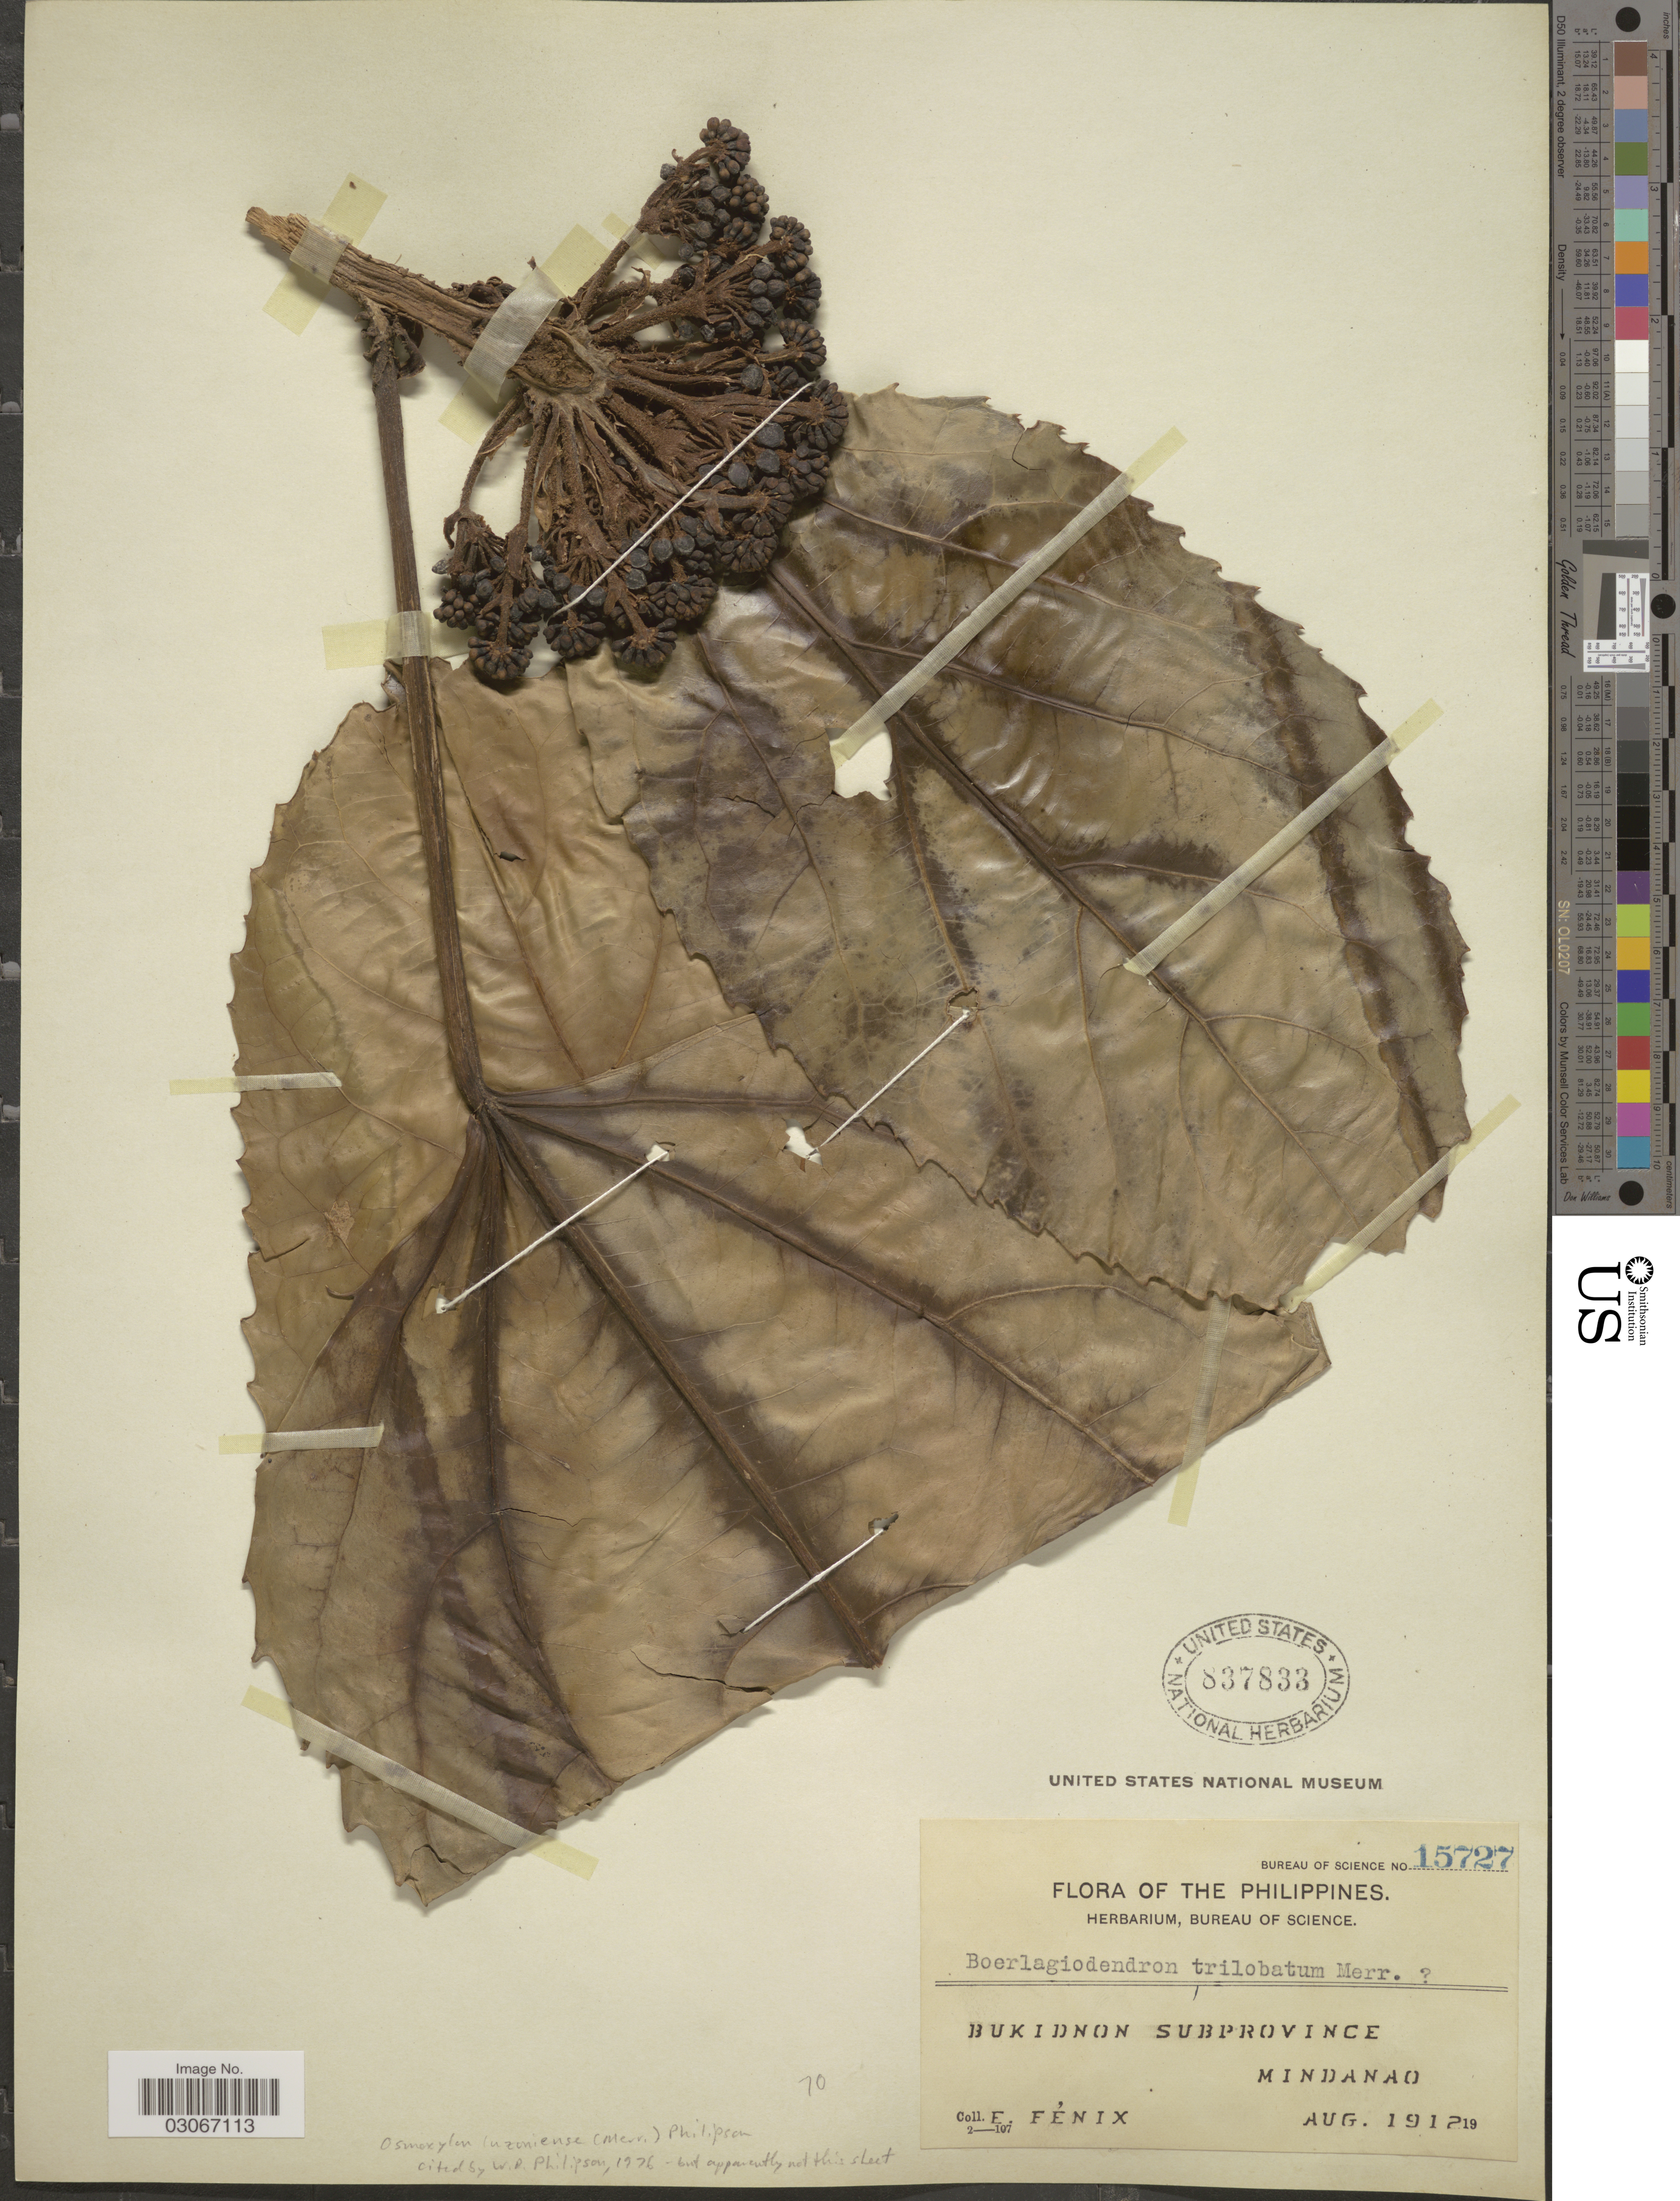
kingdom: Plantae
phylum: Tracheophyta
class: Magnoliopsida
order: Apiales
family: Araliaceae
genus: Osmoxylon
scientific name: Osmoxylon sp.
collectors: E. Fénix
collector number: Bureau of Science 15727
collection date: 1912-08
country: Philippines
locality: Bukidnon Subprovince. Mindanao.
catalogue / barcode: US 837833